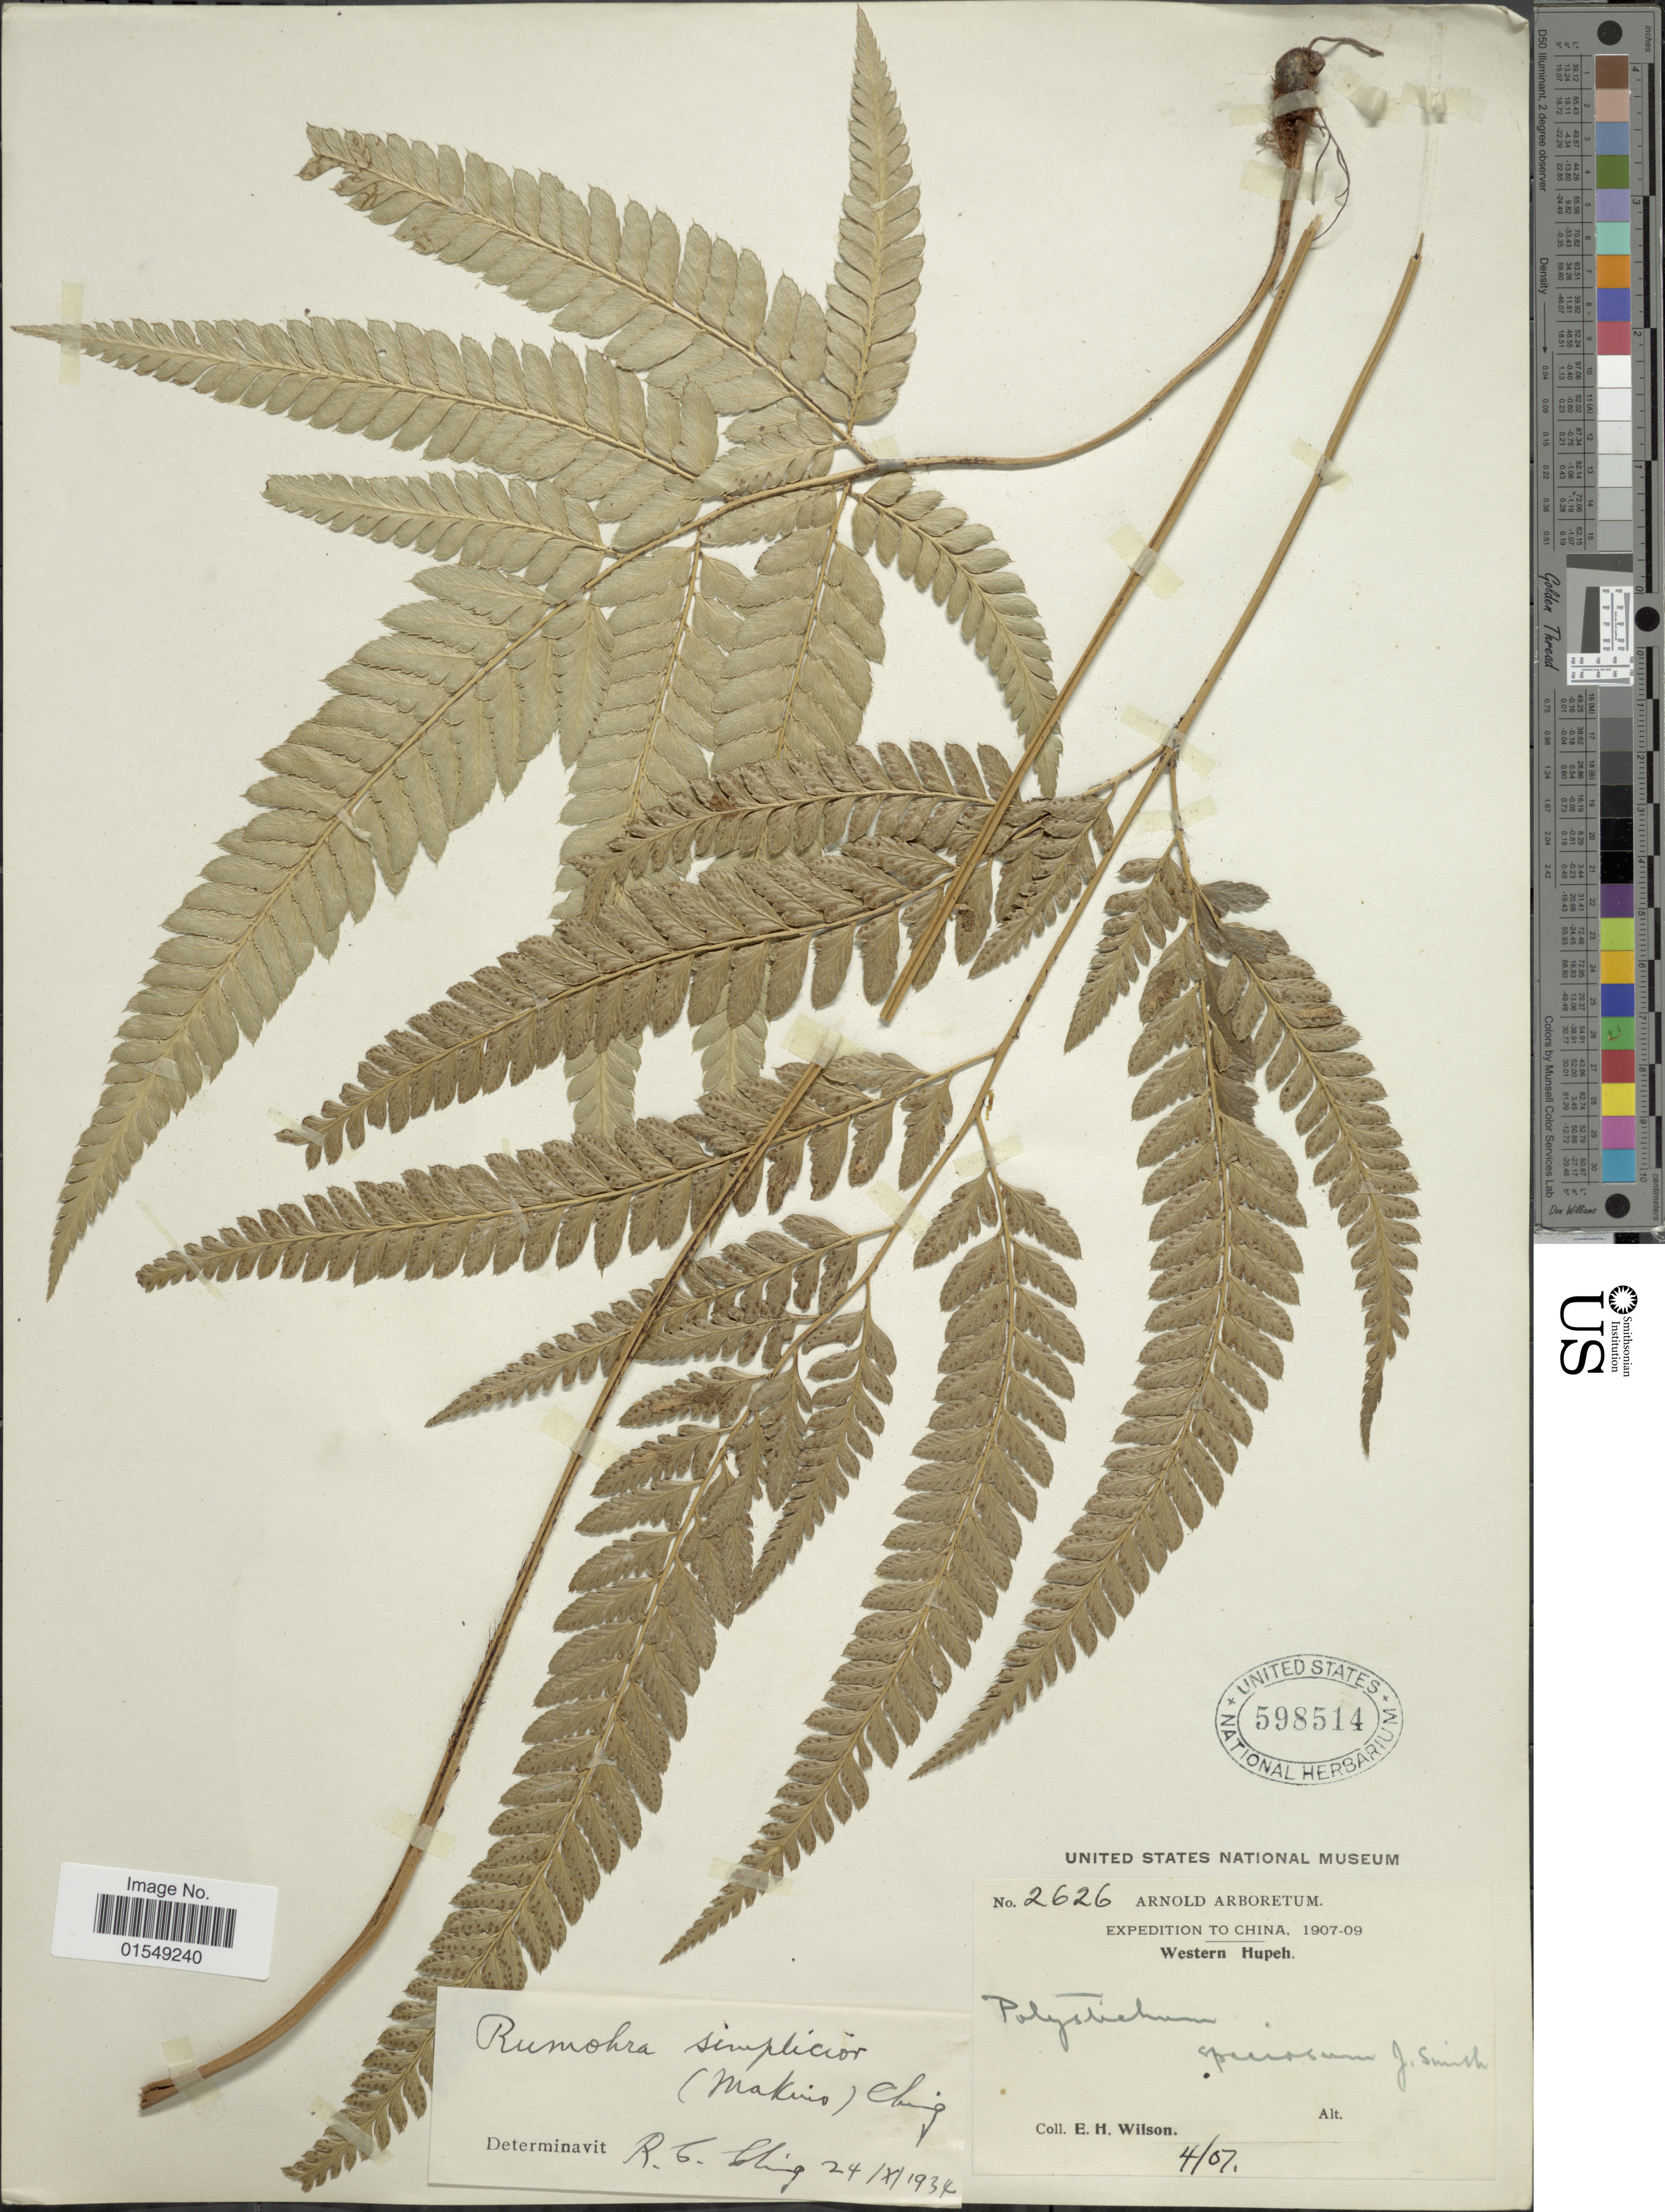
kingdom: Plantae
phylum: Tracheophyta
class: Polypodiopsida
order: Polypodiales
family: Dryopteridaceae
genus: Arachniodes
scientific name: Arachniodes simplicior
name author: (Makino) Ohwi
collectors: E. Wilson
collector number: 2626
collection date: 1907-04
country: China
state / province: Hubei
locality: Western Hupeh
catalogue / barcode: US 598514